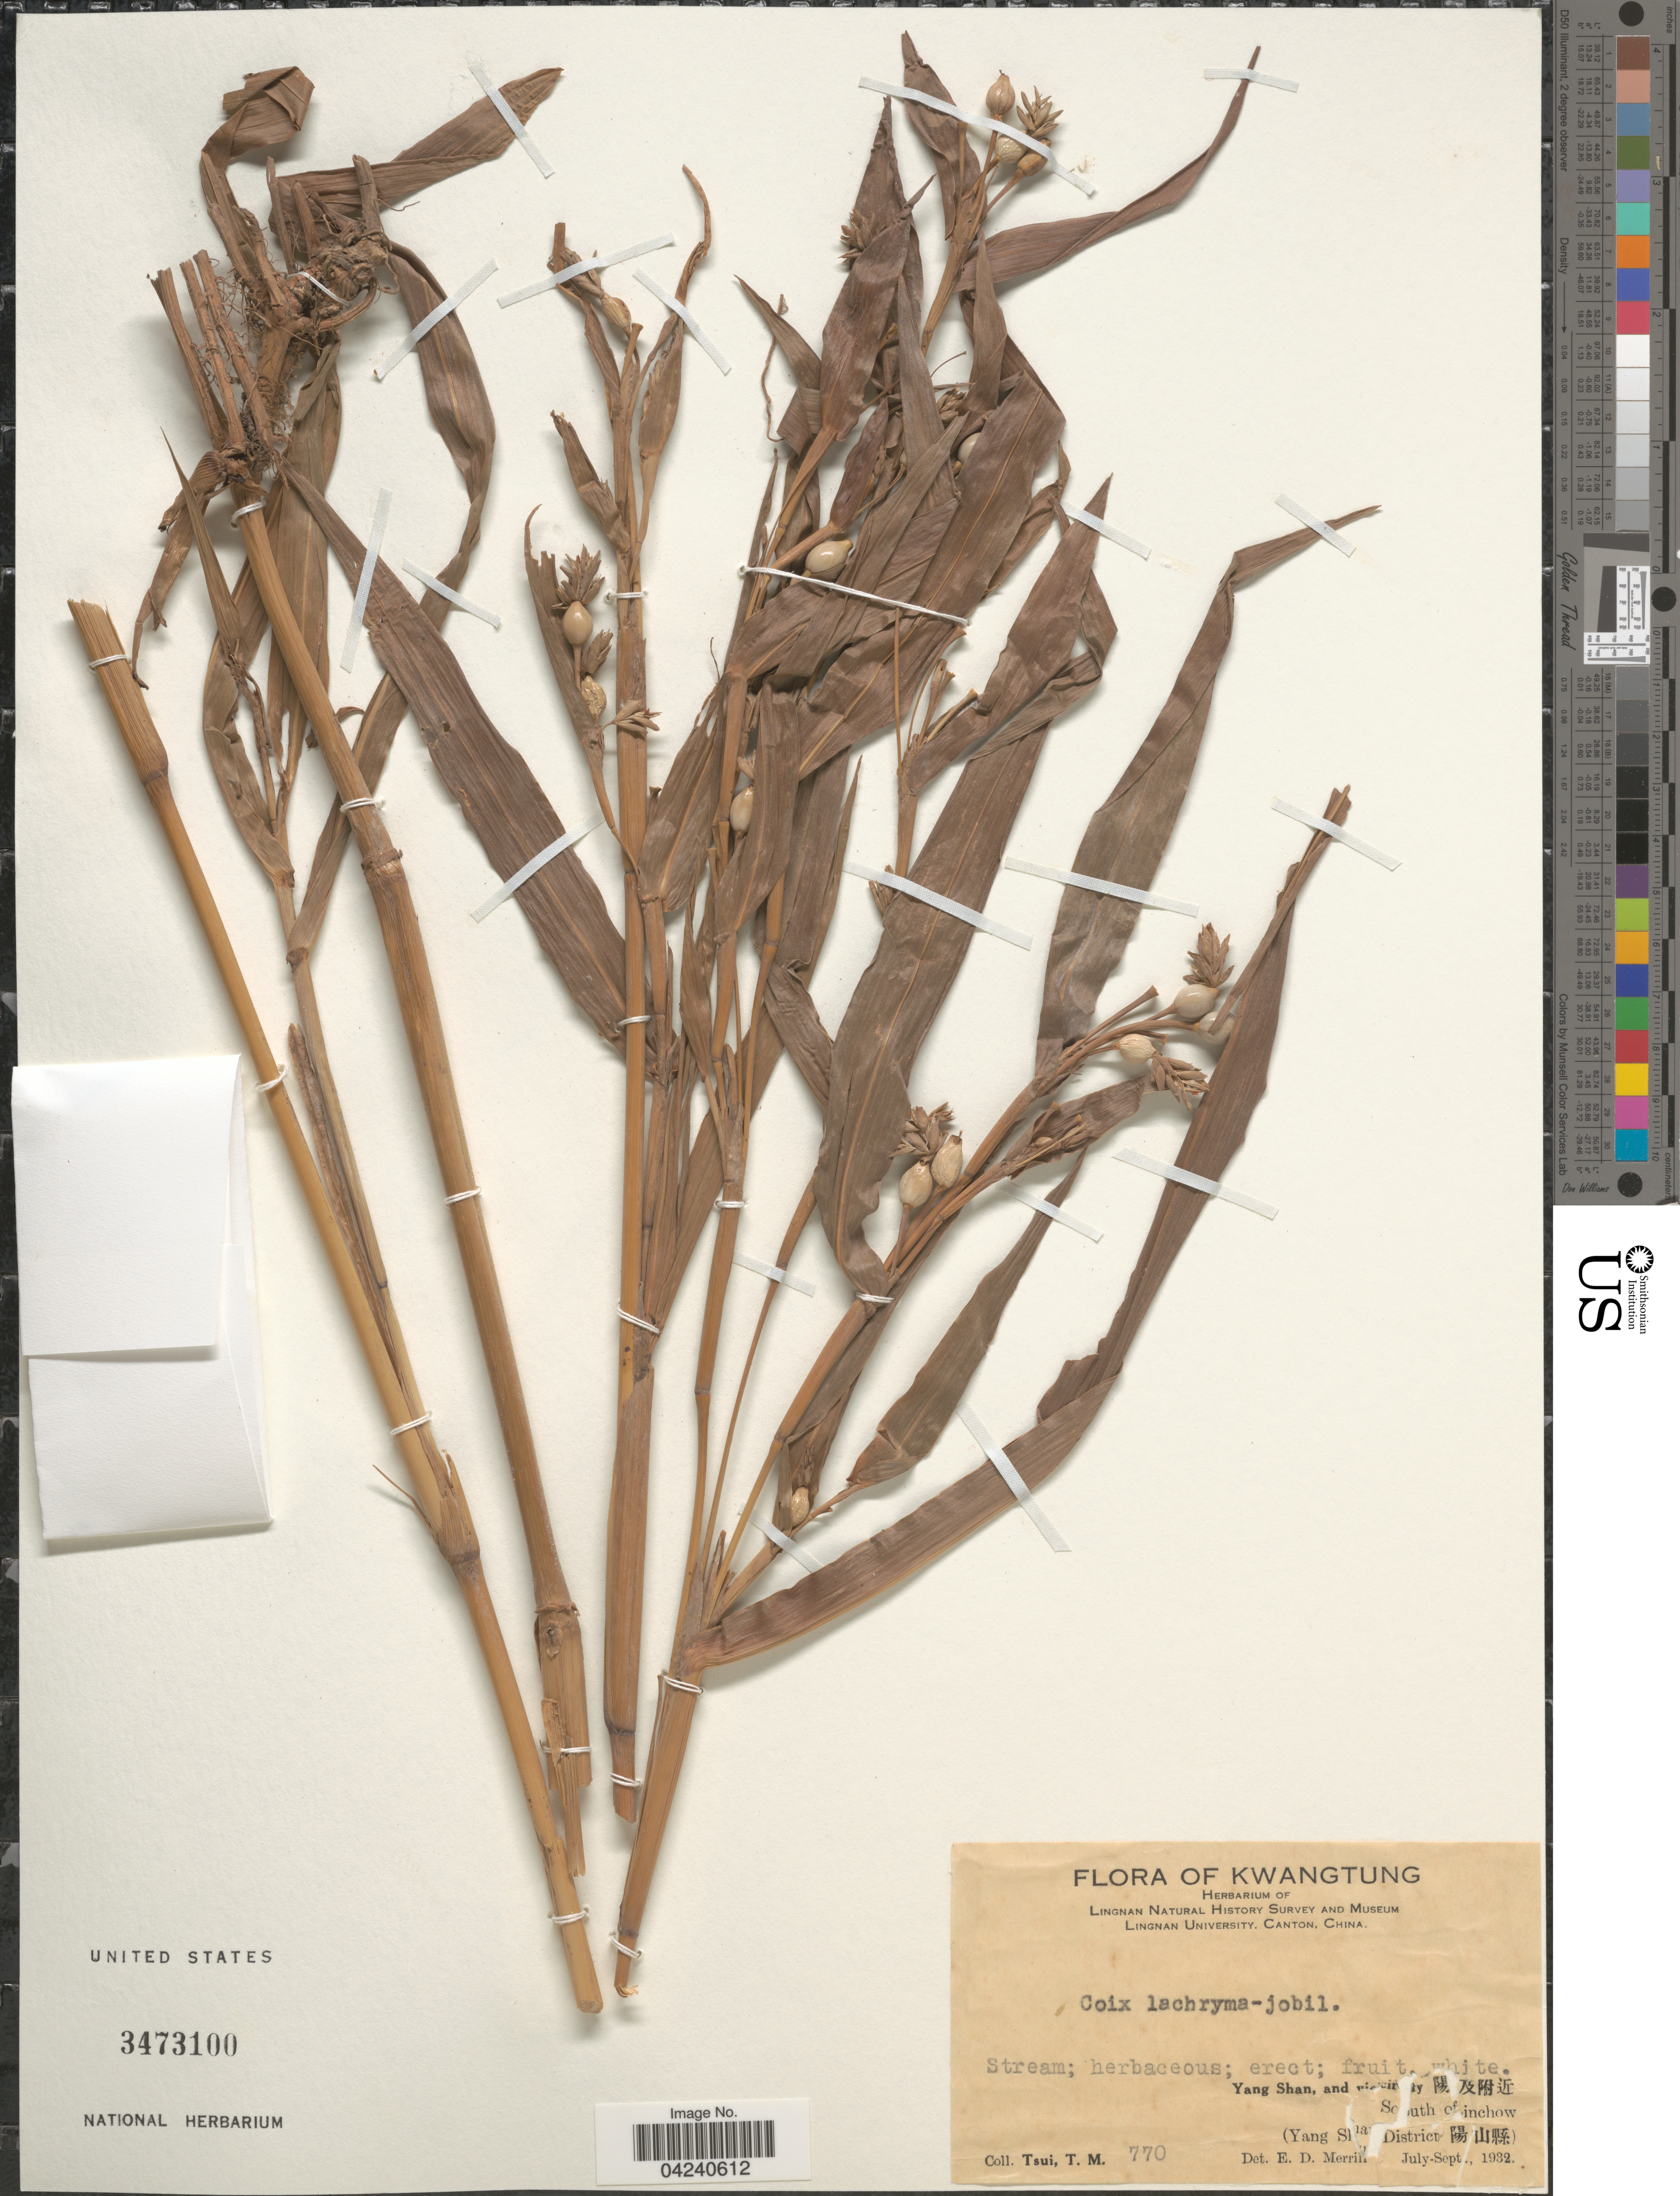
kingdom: Plantae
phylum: Tracheophyta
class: Liliopsida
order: Poales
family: Poaceae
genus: Coix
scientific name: Coix lacryma-jobi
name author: L.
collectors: T. Tsui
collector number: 770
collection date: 1932-07/1932-09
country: China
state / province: Guangdong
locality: Kwangtung. Lingnan Natural History Survey. Yang Shan, and vicinity X. South of Linchow. (Yang Shan District X).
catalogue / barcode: US 3473100